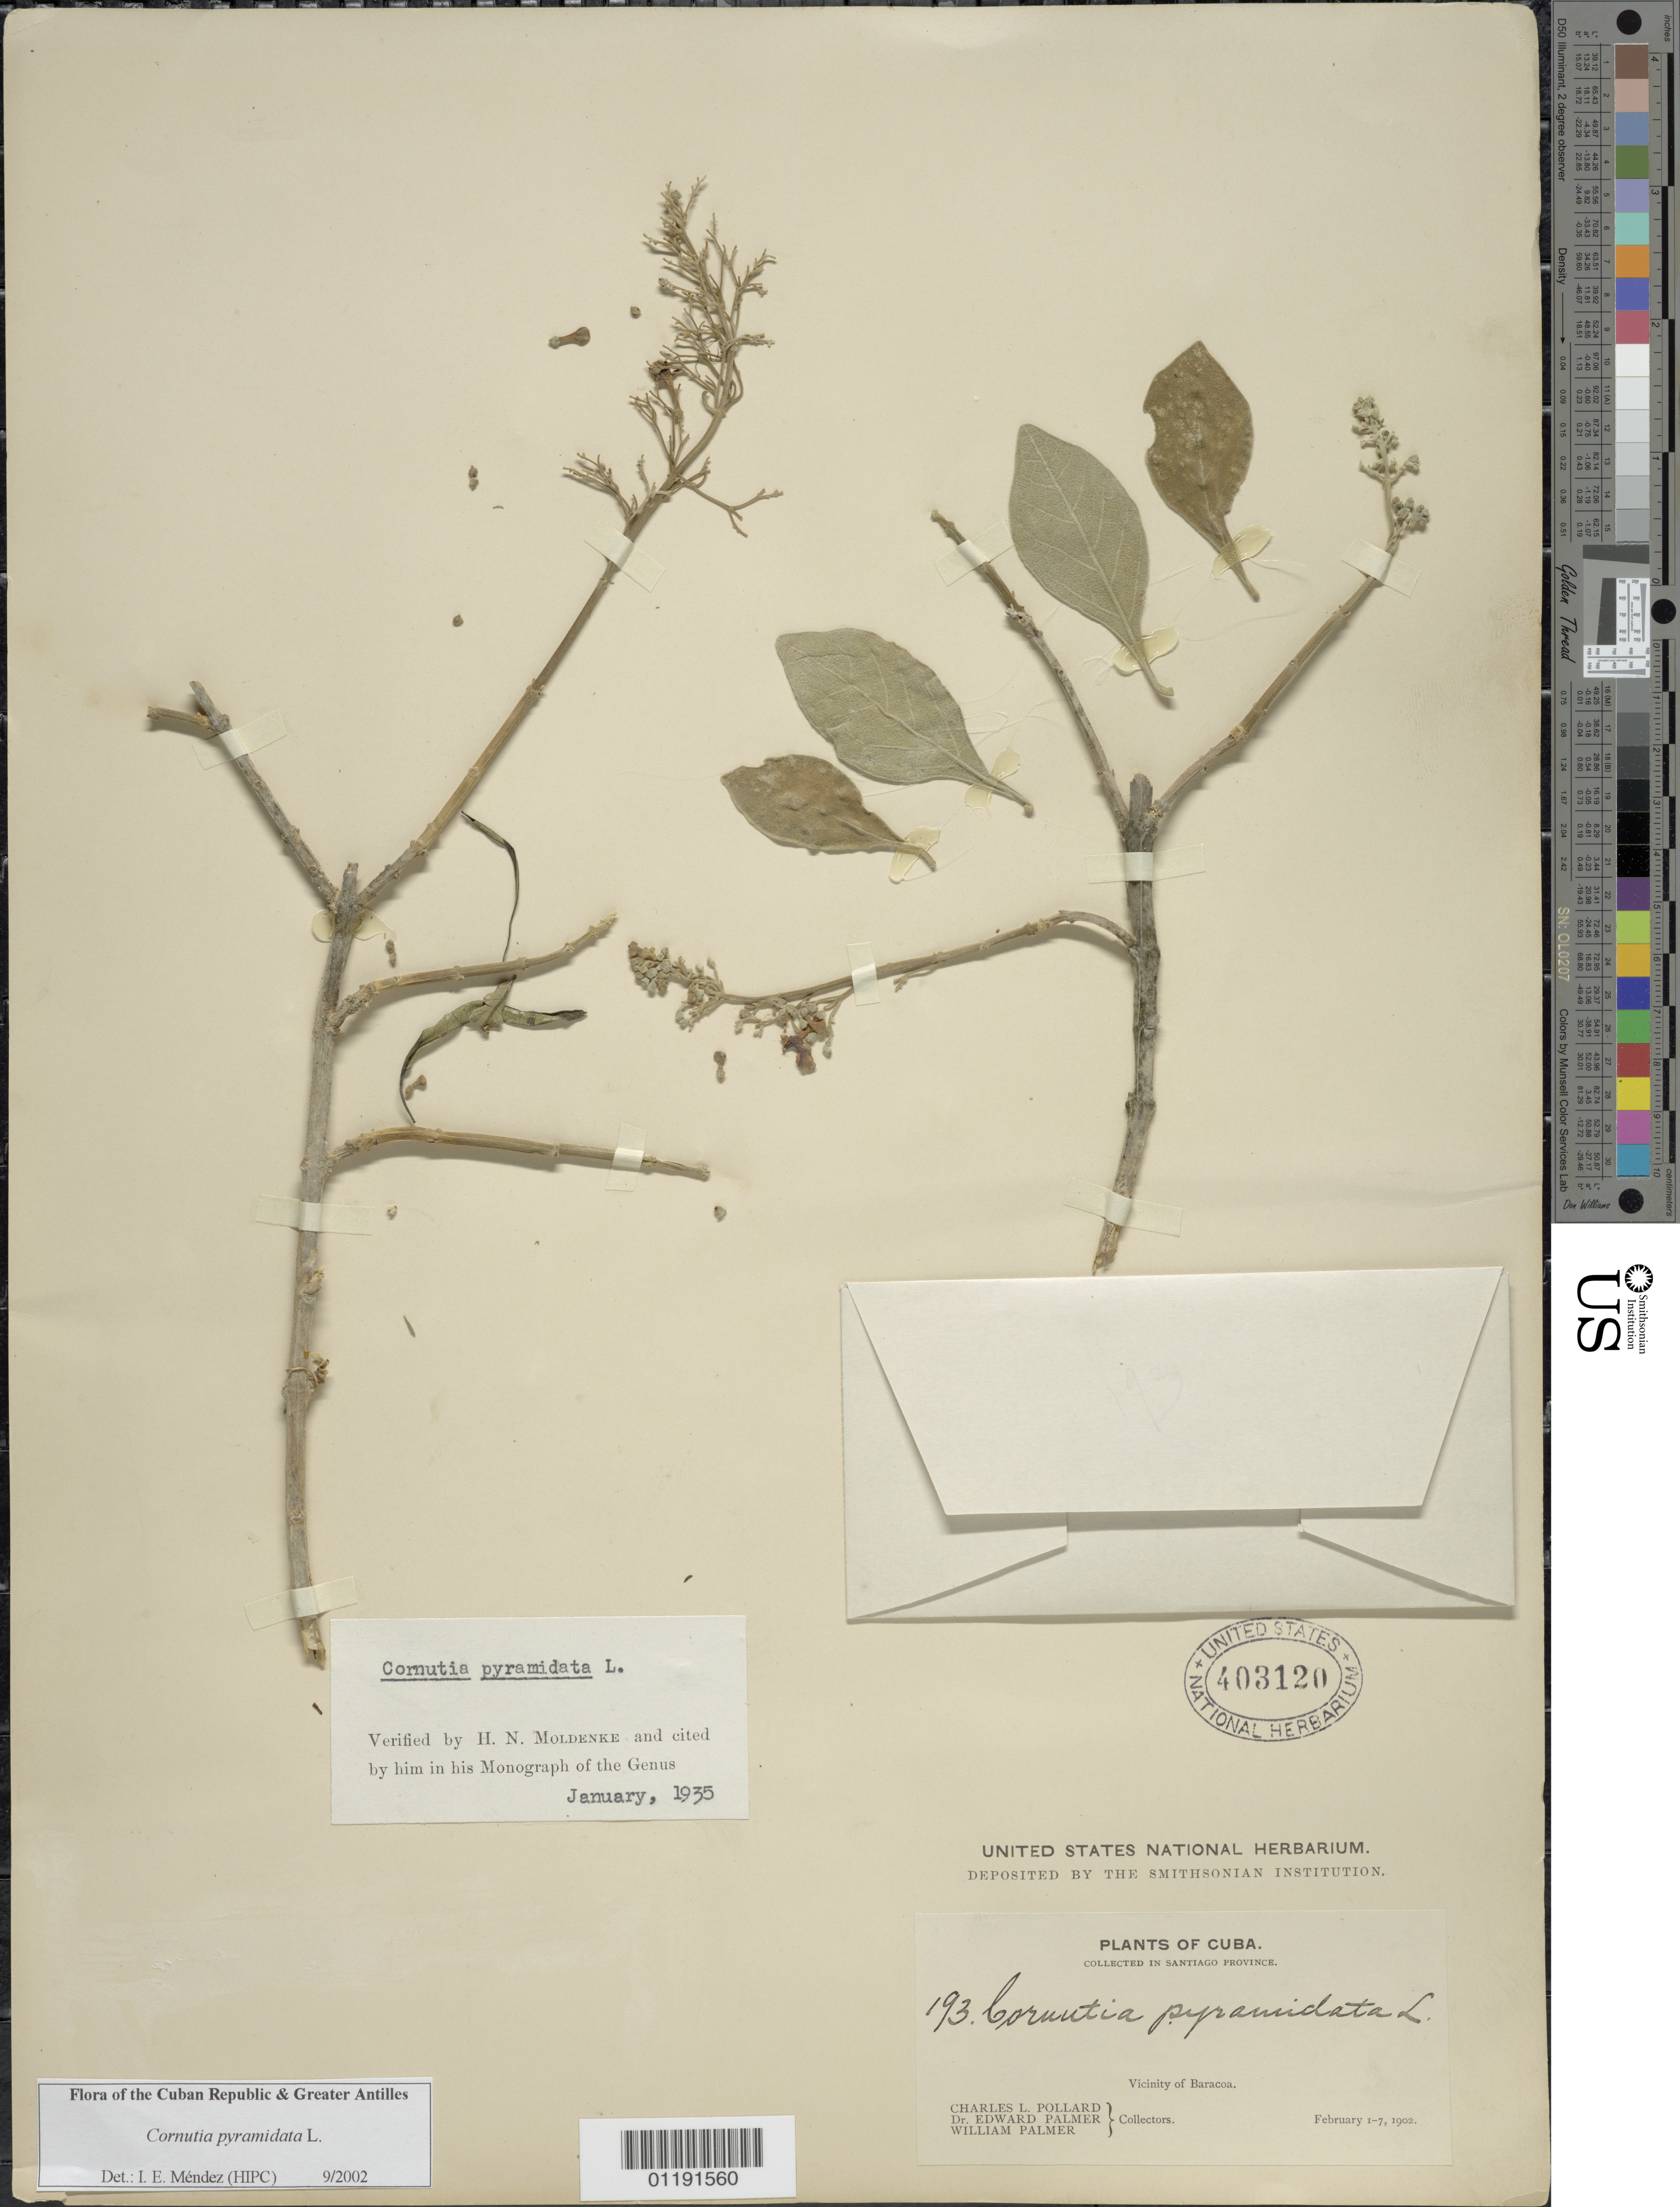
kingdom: Plantae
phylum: Tracheophyta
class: Magnoliopsida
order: Lamiales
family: Lamiaceae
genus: Cornutia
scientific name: Cornutia pyramidata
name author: L.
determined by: Méndez, I. E.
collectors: C. L. Pollard, E. Palmer & W. Palmer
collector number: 193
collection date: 1902-02-01/1902-02-07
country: Cuba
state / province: Santiago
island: Cuba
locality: Vicinity of Baracoa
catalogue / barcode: US 403120